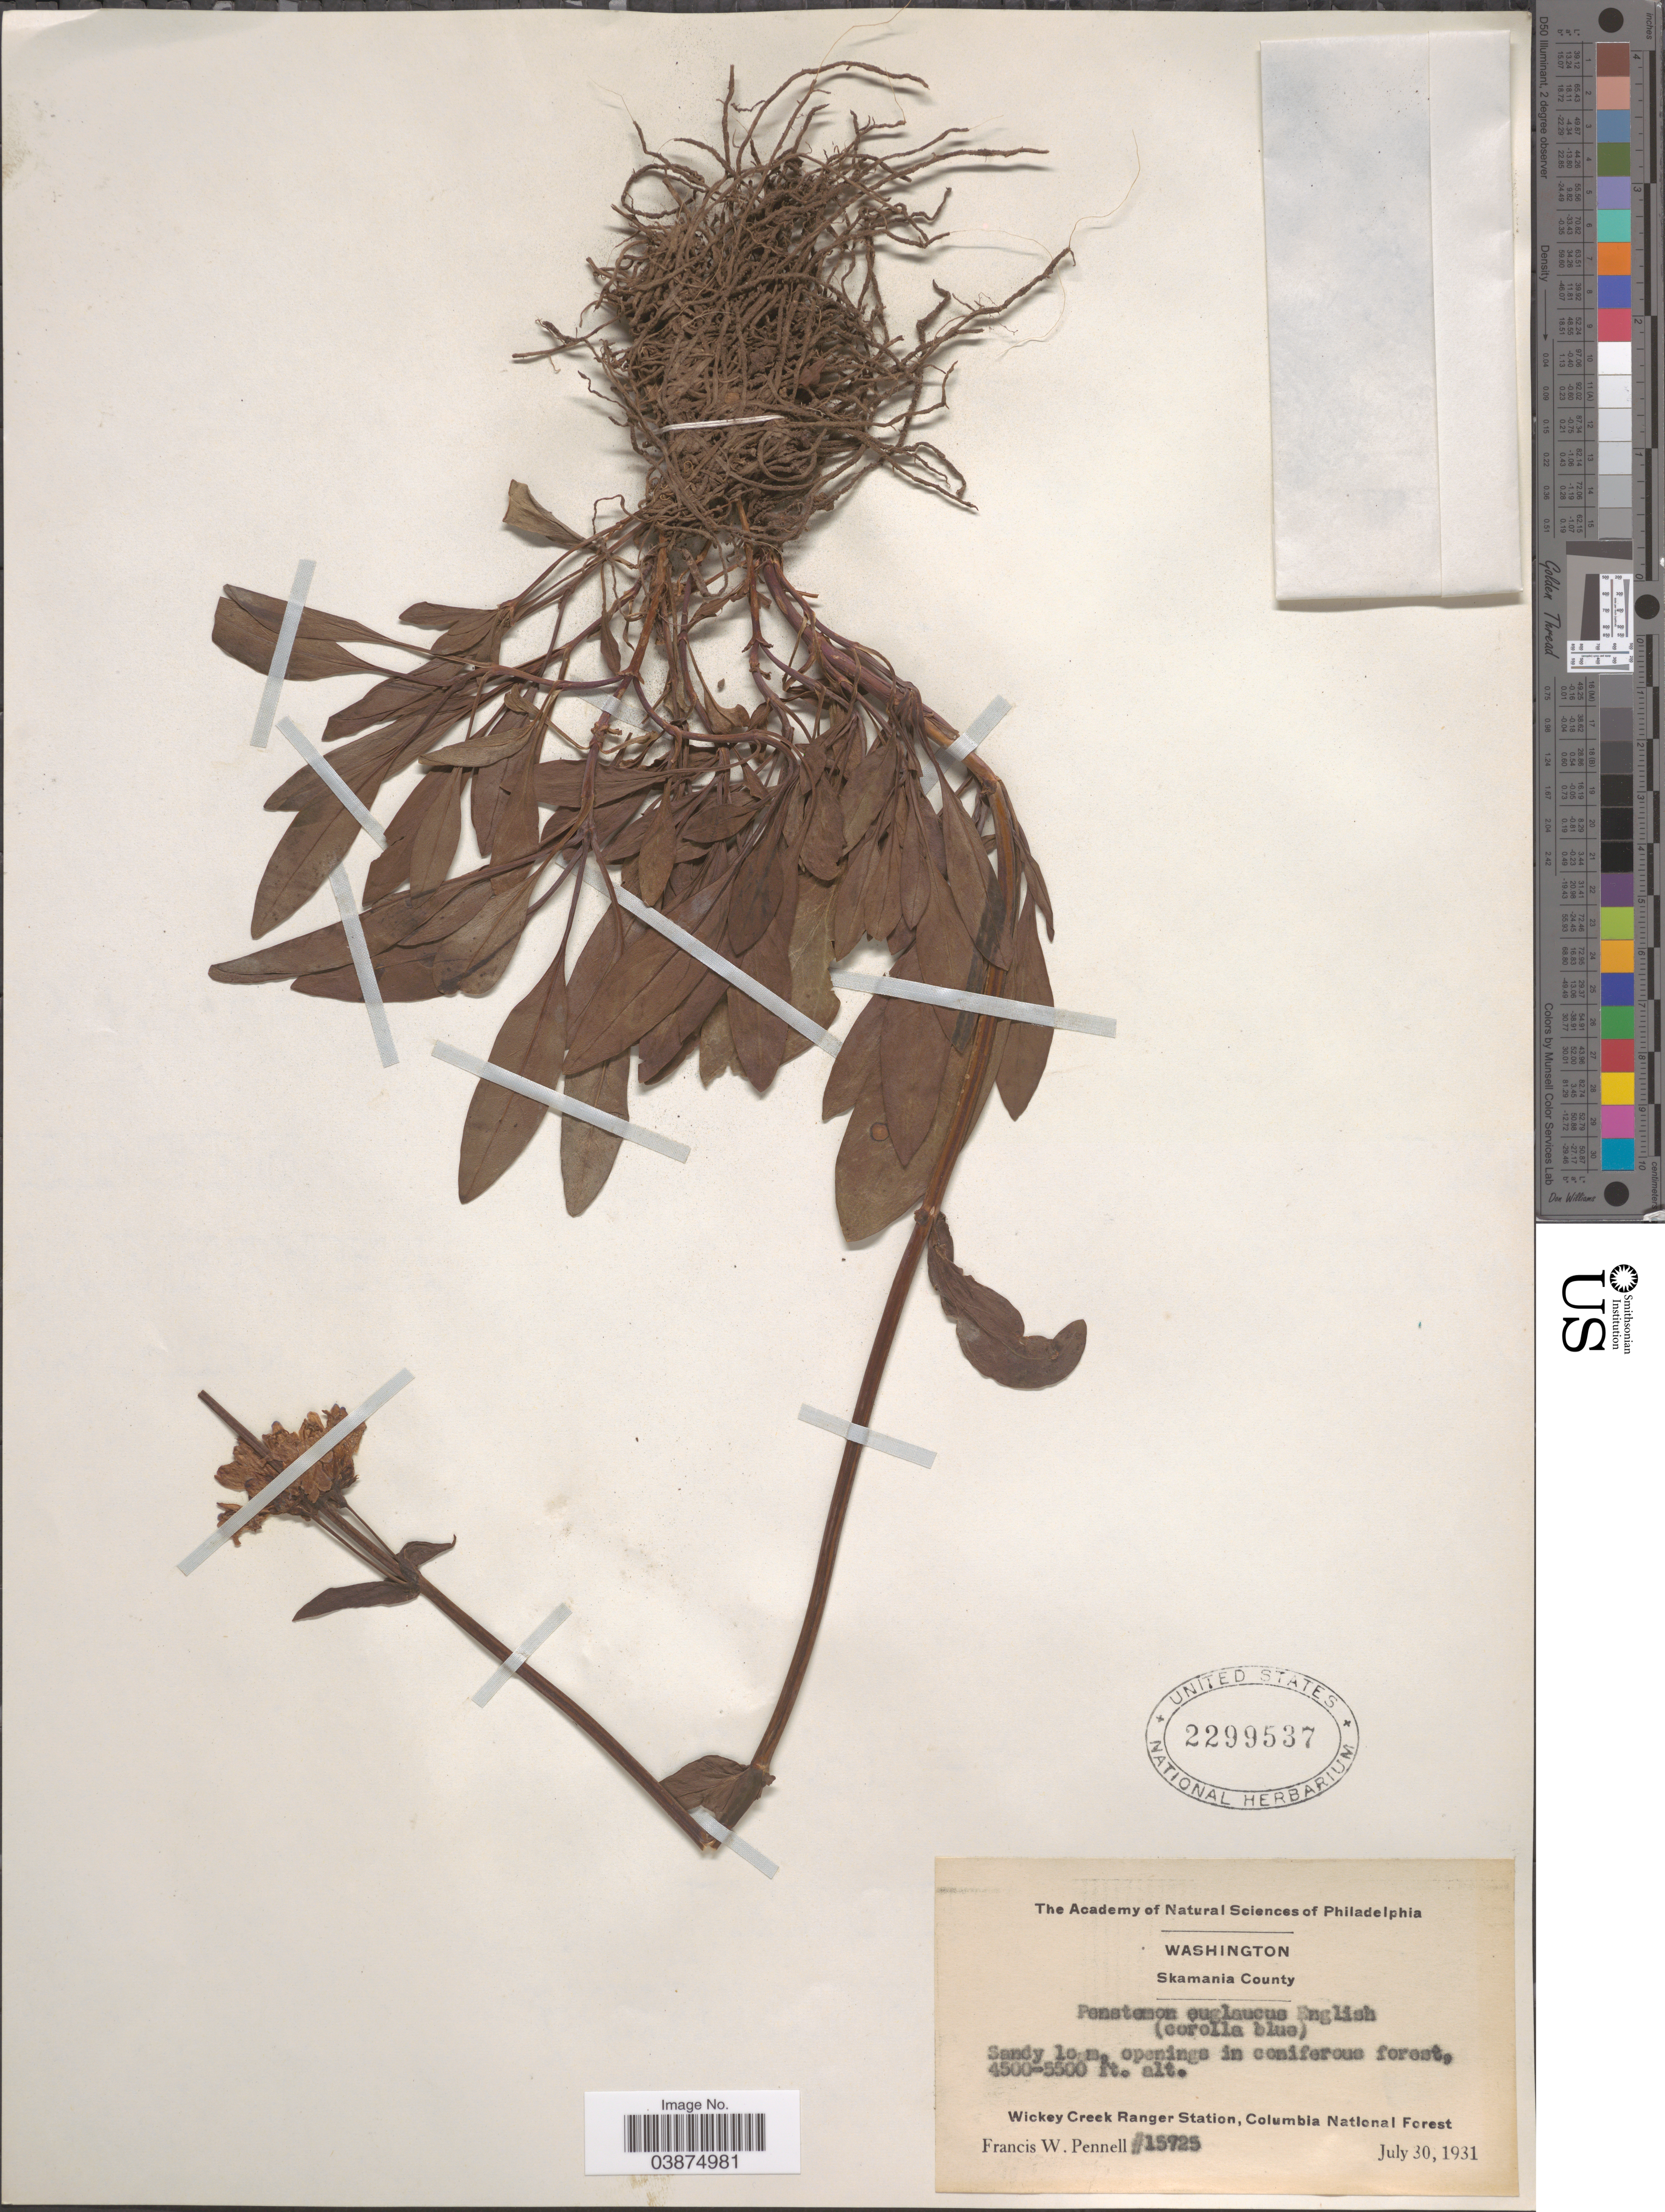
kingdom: Plantae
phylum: Tracheophyta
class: Magnoliopsida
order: Lamiales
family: Plantaginaceae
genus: Penstemon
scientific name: Penstemon euglaucus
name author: English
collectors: F. W. Pennell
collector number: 15725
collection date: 1931-07-30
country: United States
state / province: Washington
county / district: Skamania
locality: Skamania County. Wickey Creek Ranger Station, Columbia National Forest.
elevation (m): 1372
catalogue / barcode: US 2299537